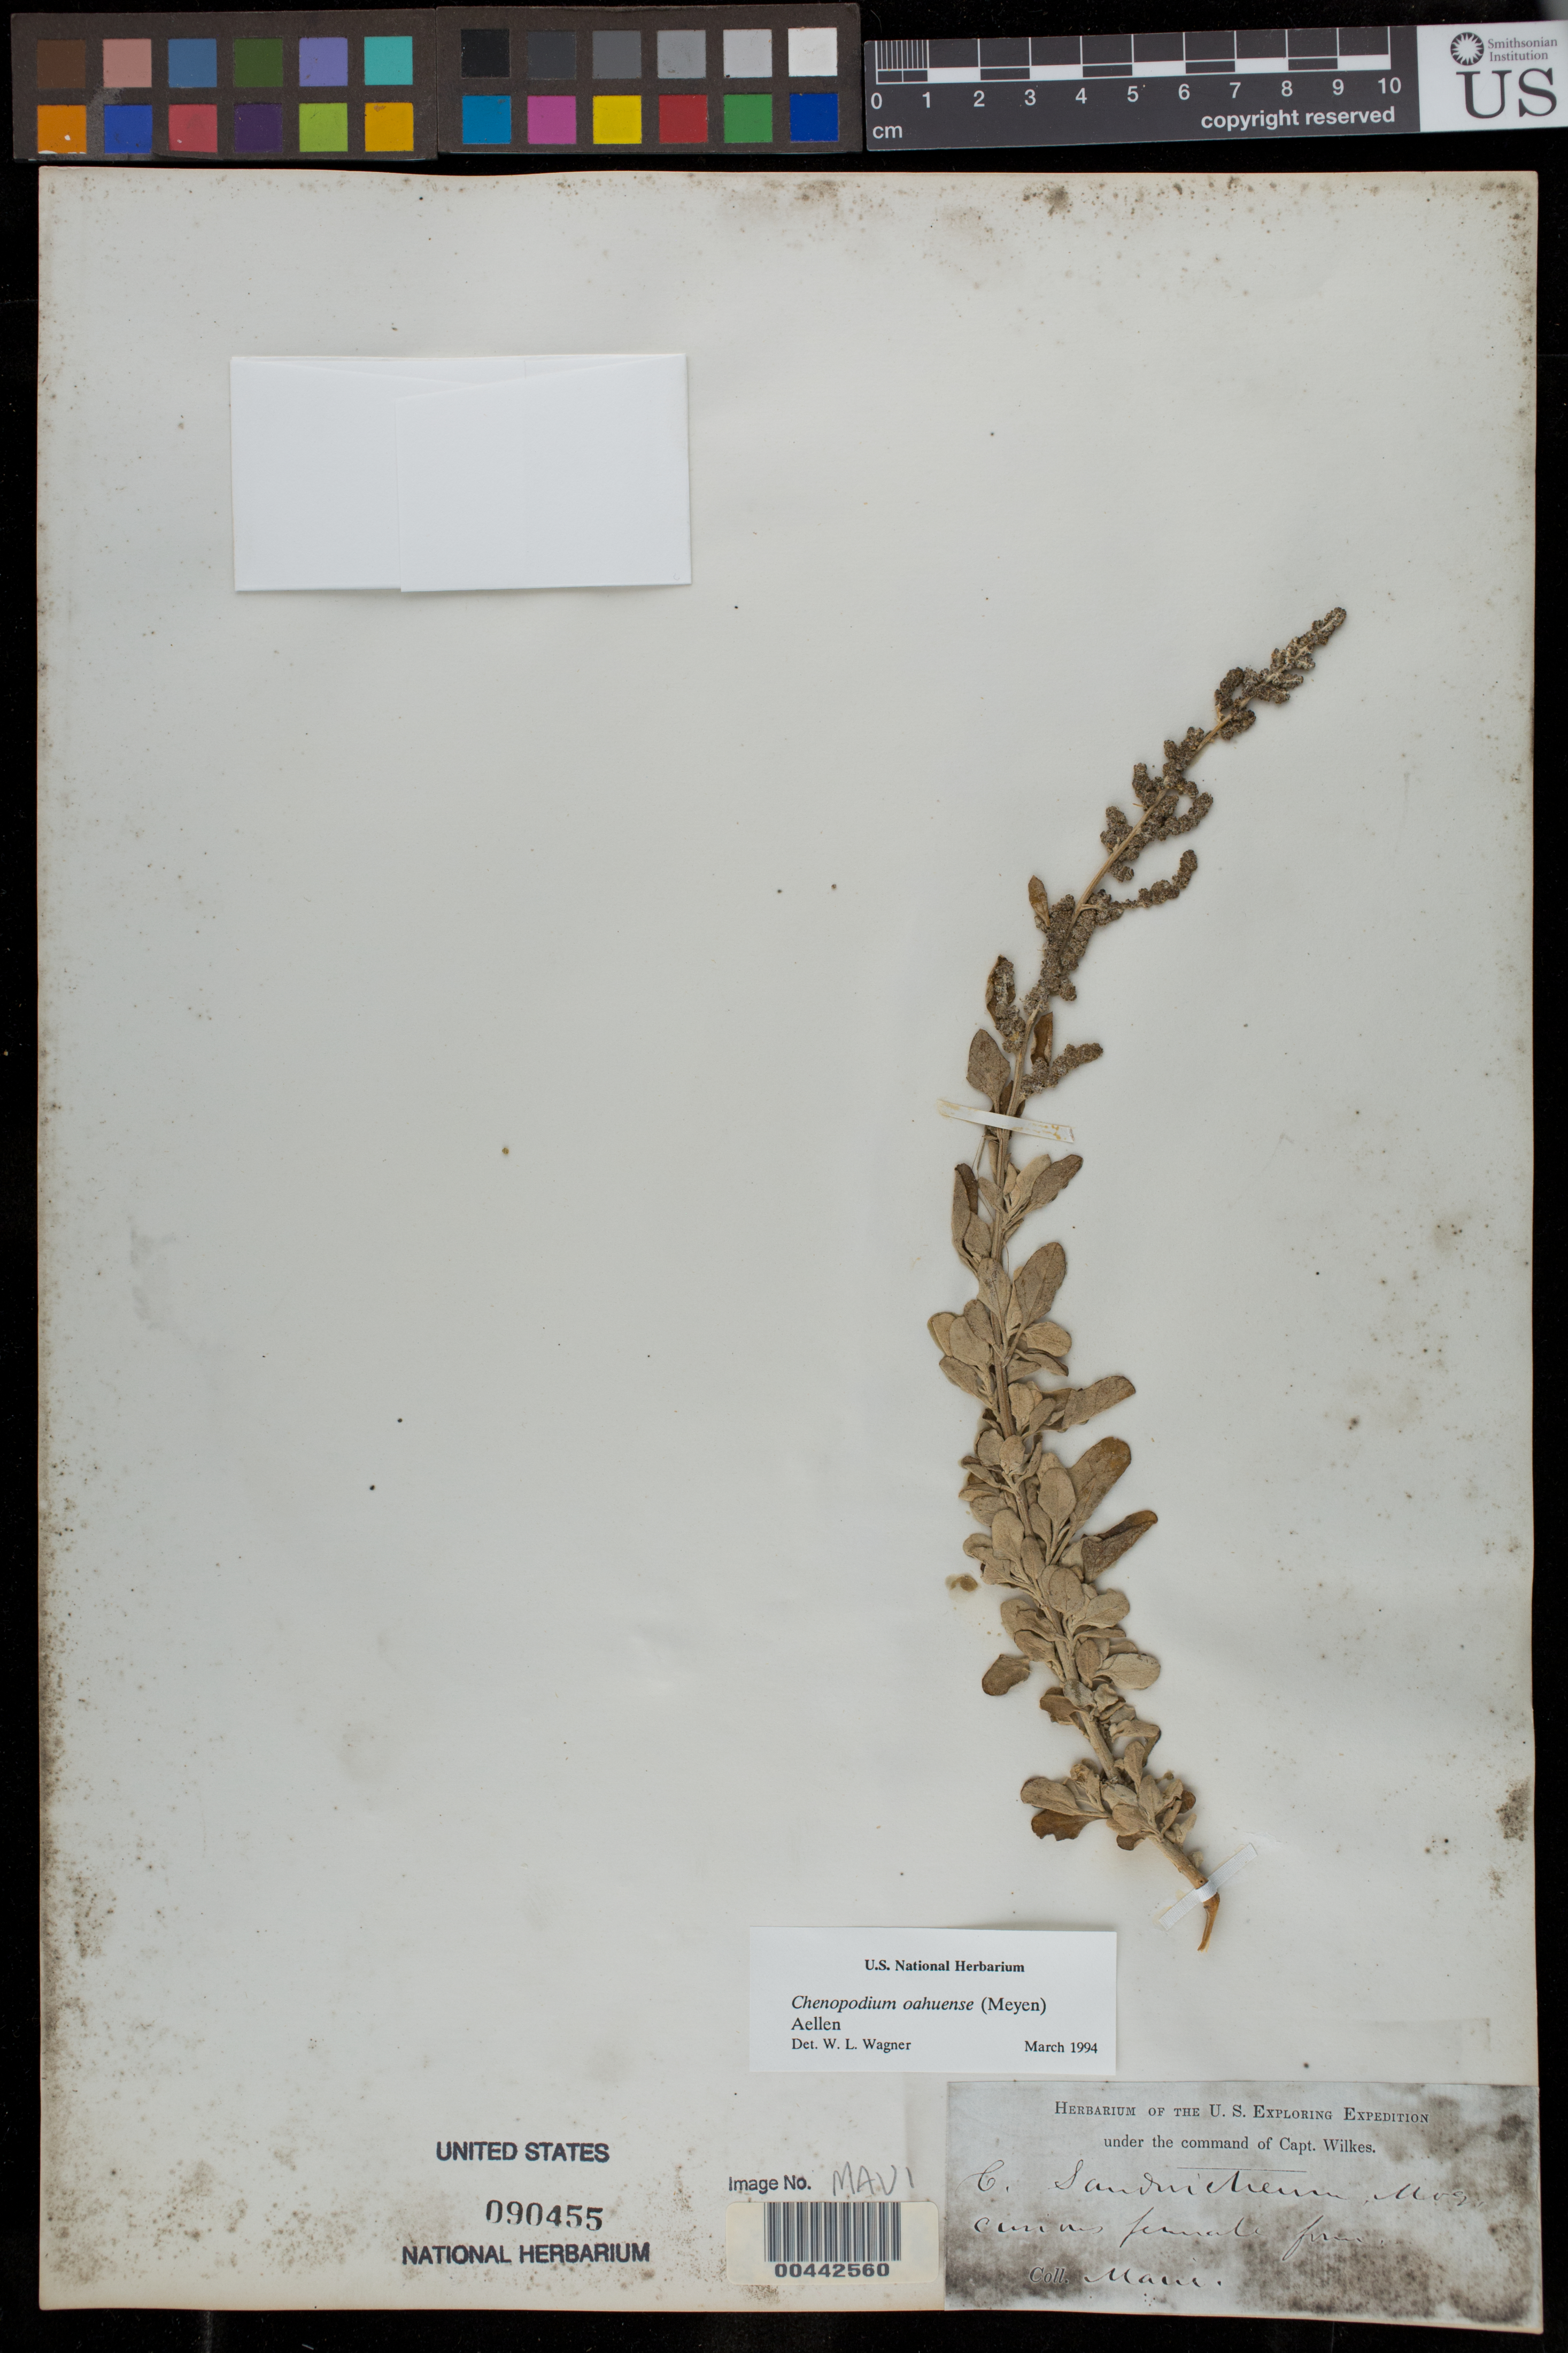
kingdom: Plantae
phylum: Tracheophyta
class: Magnoliopsida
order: Caryophyllales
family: Amaranthaceae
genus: Chenopodium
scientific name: Chenopodium oahuense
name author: (Meyen) Aellen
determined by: Wagner, W. L., (BOT), Smithsonian Institution - National Museum of Natural History (UNITED STATES)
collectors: Wilkes Explor. Exped.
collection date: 1838/1842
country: United States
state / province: Hawaii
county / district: Maui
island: Maui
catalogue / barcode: US 90455